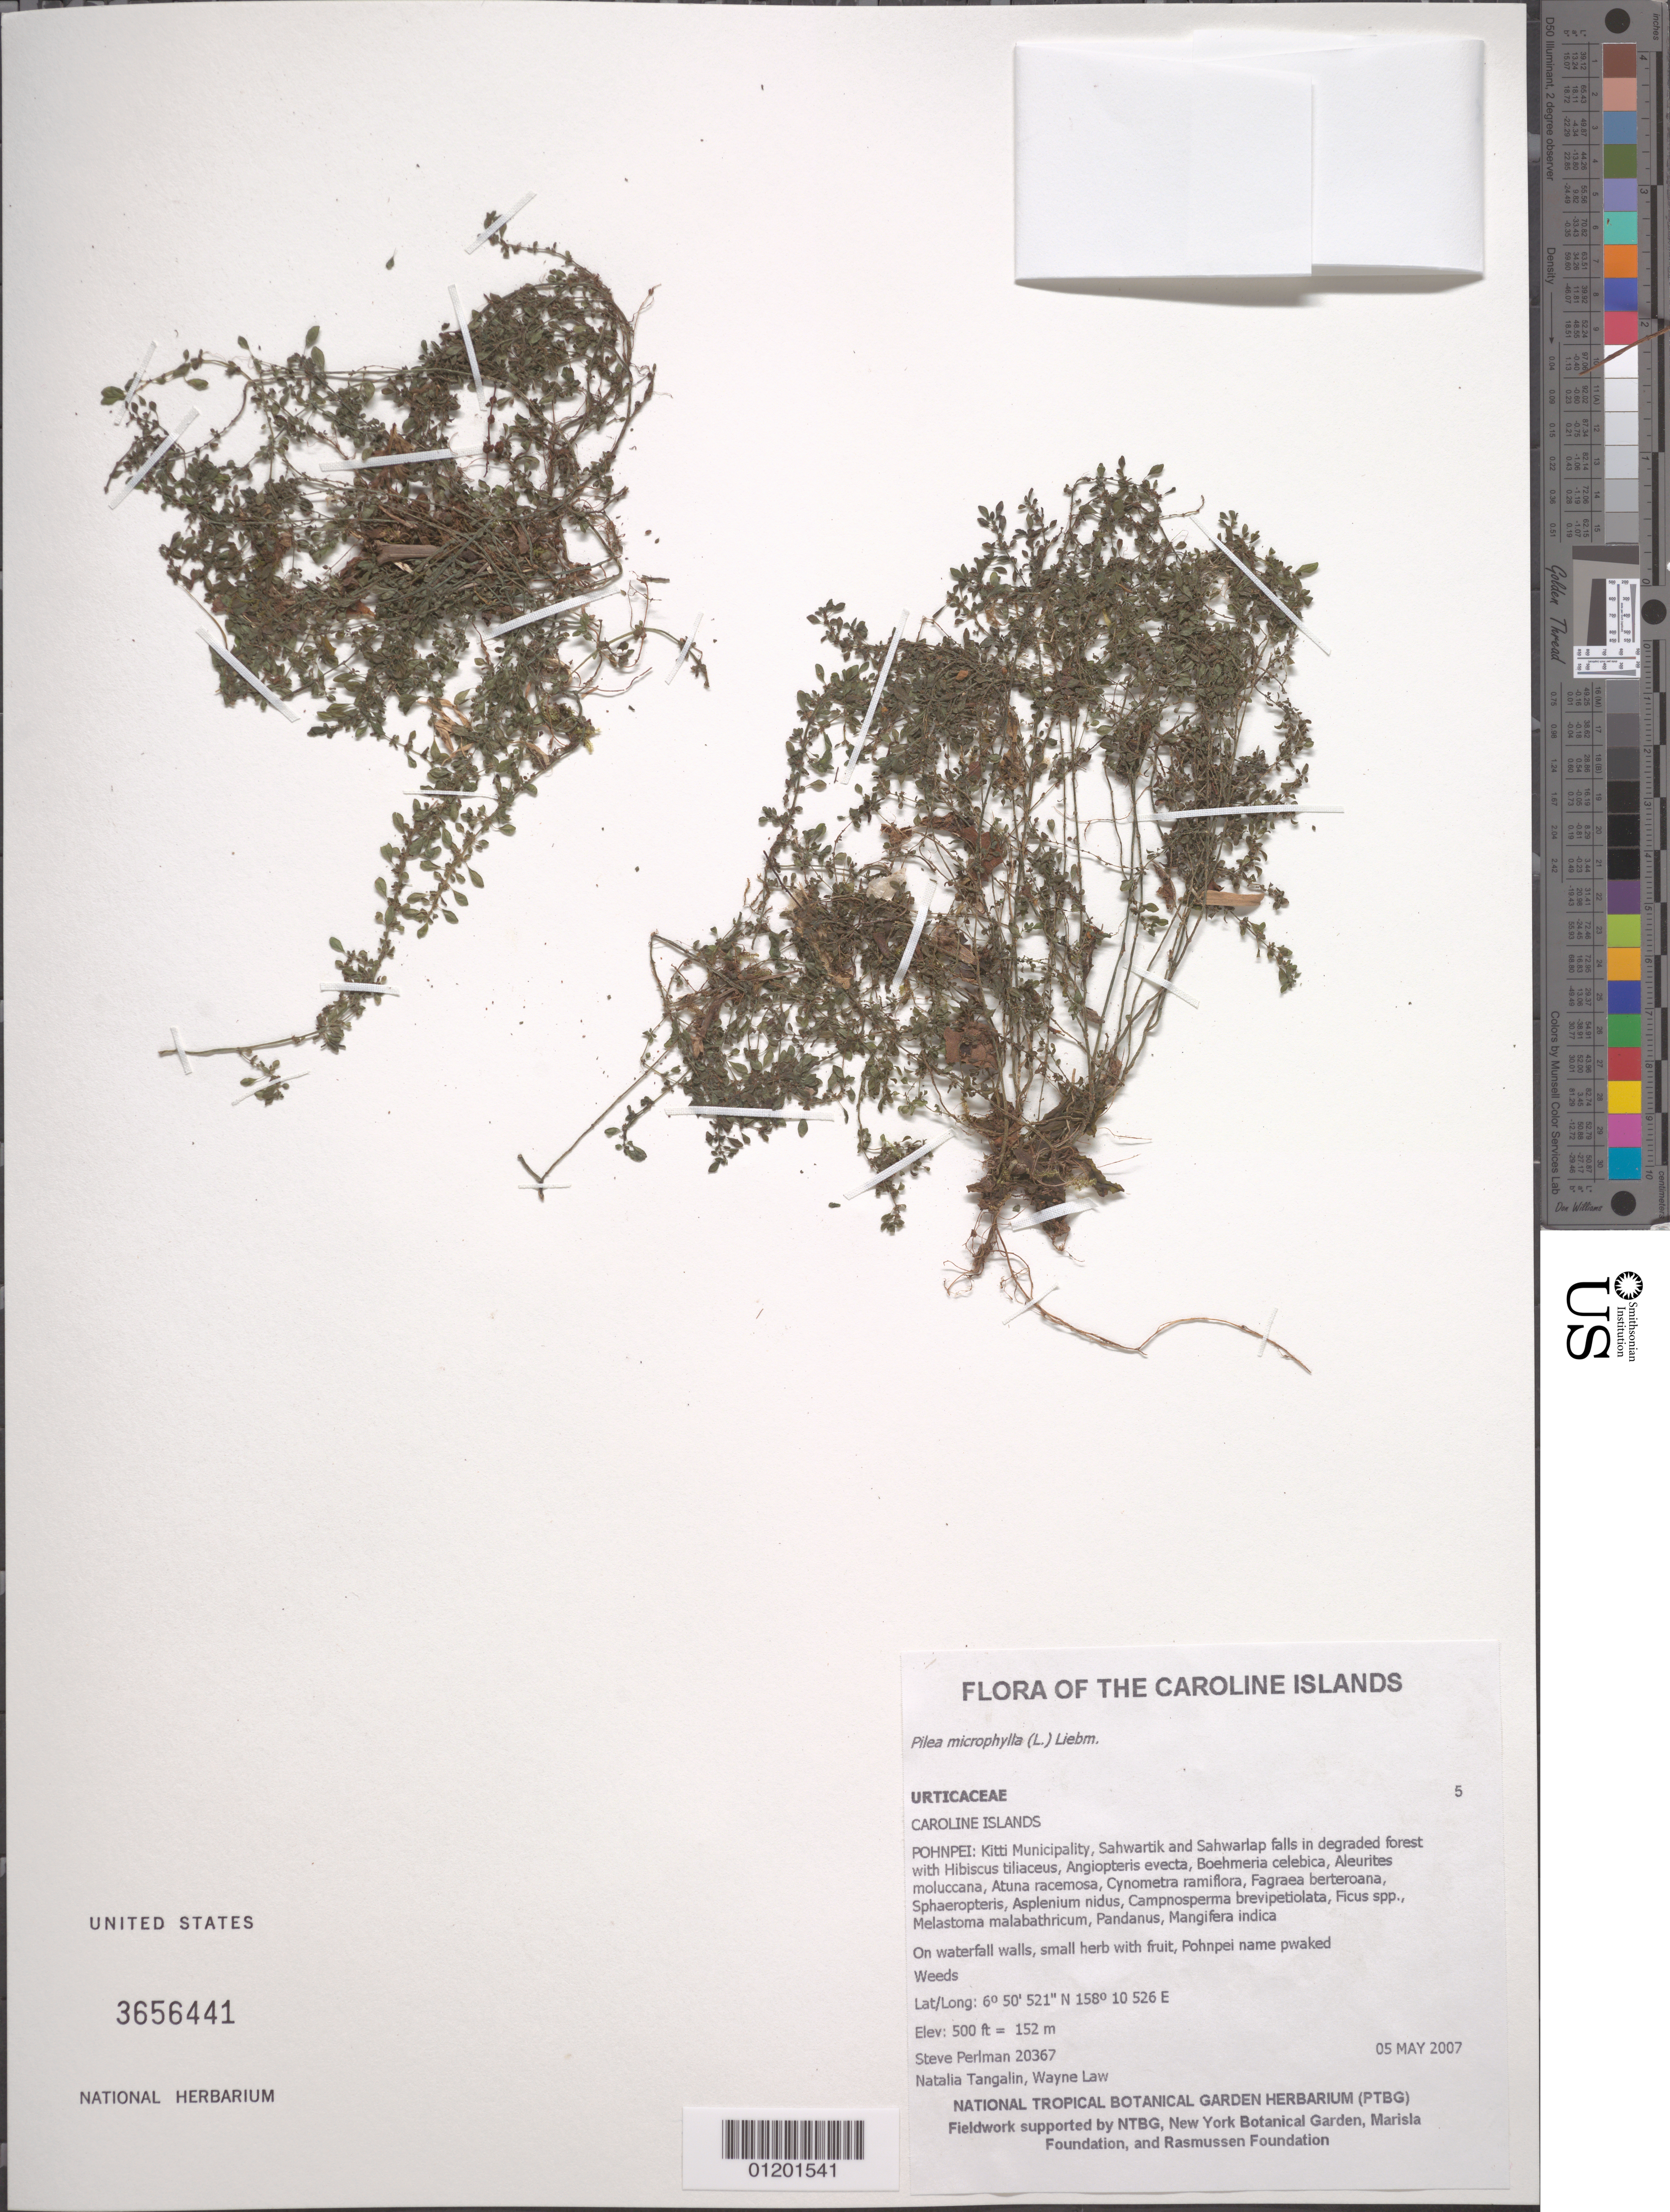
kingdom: Plantae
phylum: Tracheophyta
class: Magnoliopsida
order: Rosales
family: Urticaceae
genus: Pilea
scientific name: Pilea microphylla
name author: (L.) Liebm.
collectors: S. P. Perlman, N. Tangalin & W. Law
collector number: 20367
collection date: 2007-05-05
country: Micronesia, Federated States of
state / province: Pohnpei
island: Pohnpei [Ponape]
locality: Kitti Municipality, Sahwartik and Sahwarlap Falls.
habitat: Degraded forest.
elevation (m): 152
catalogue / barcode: US 3656441